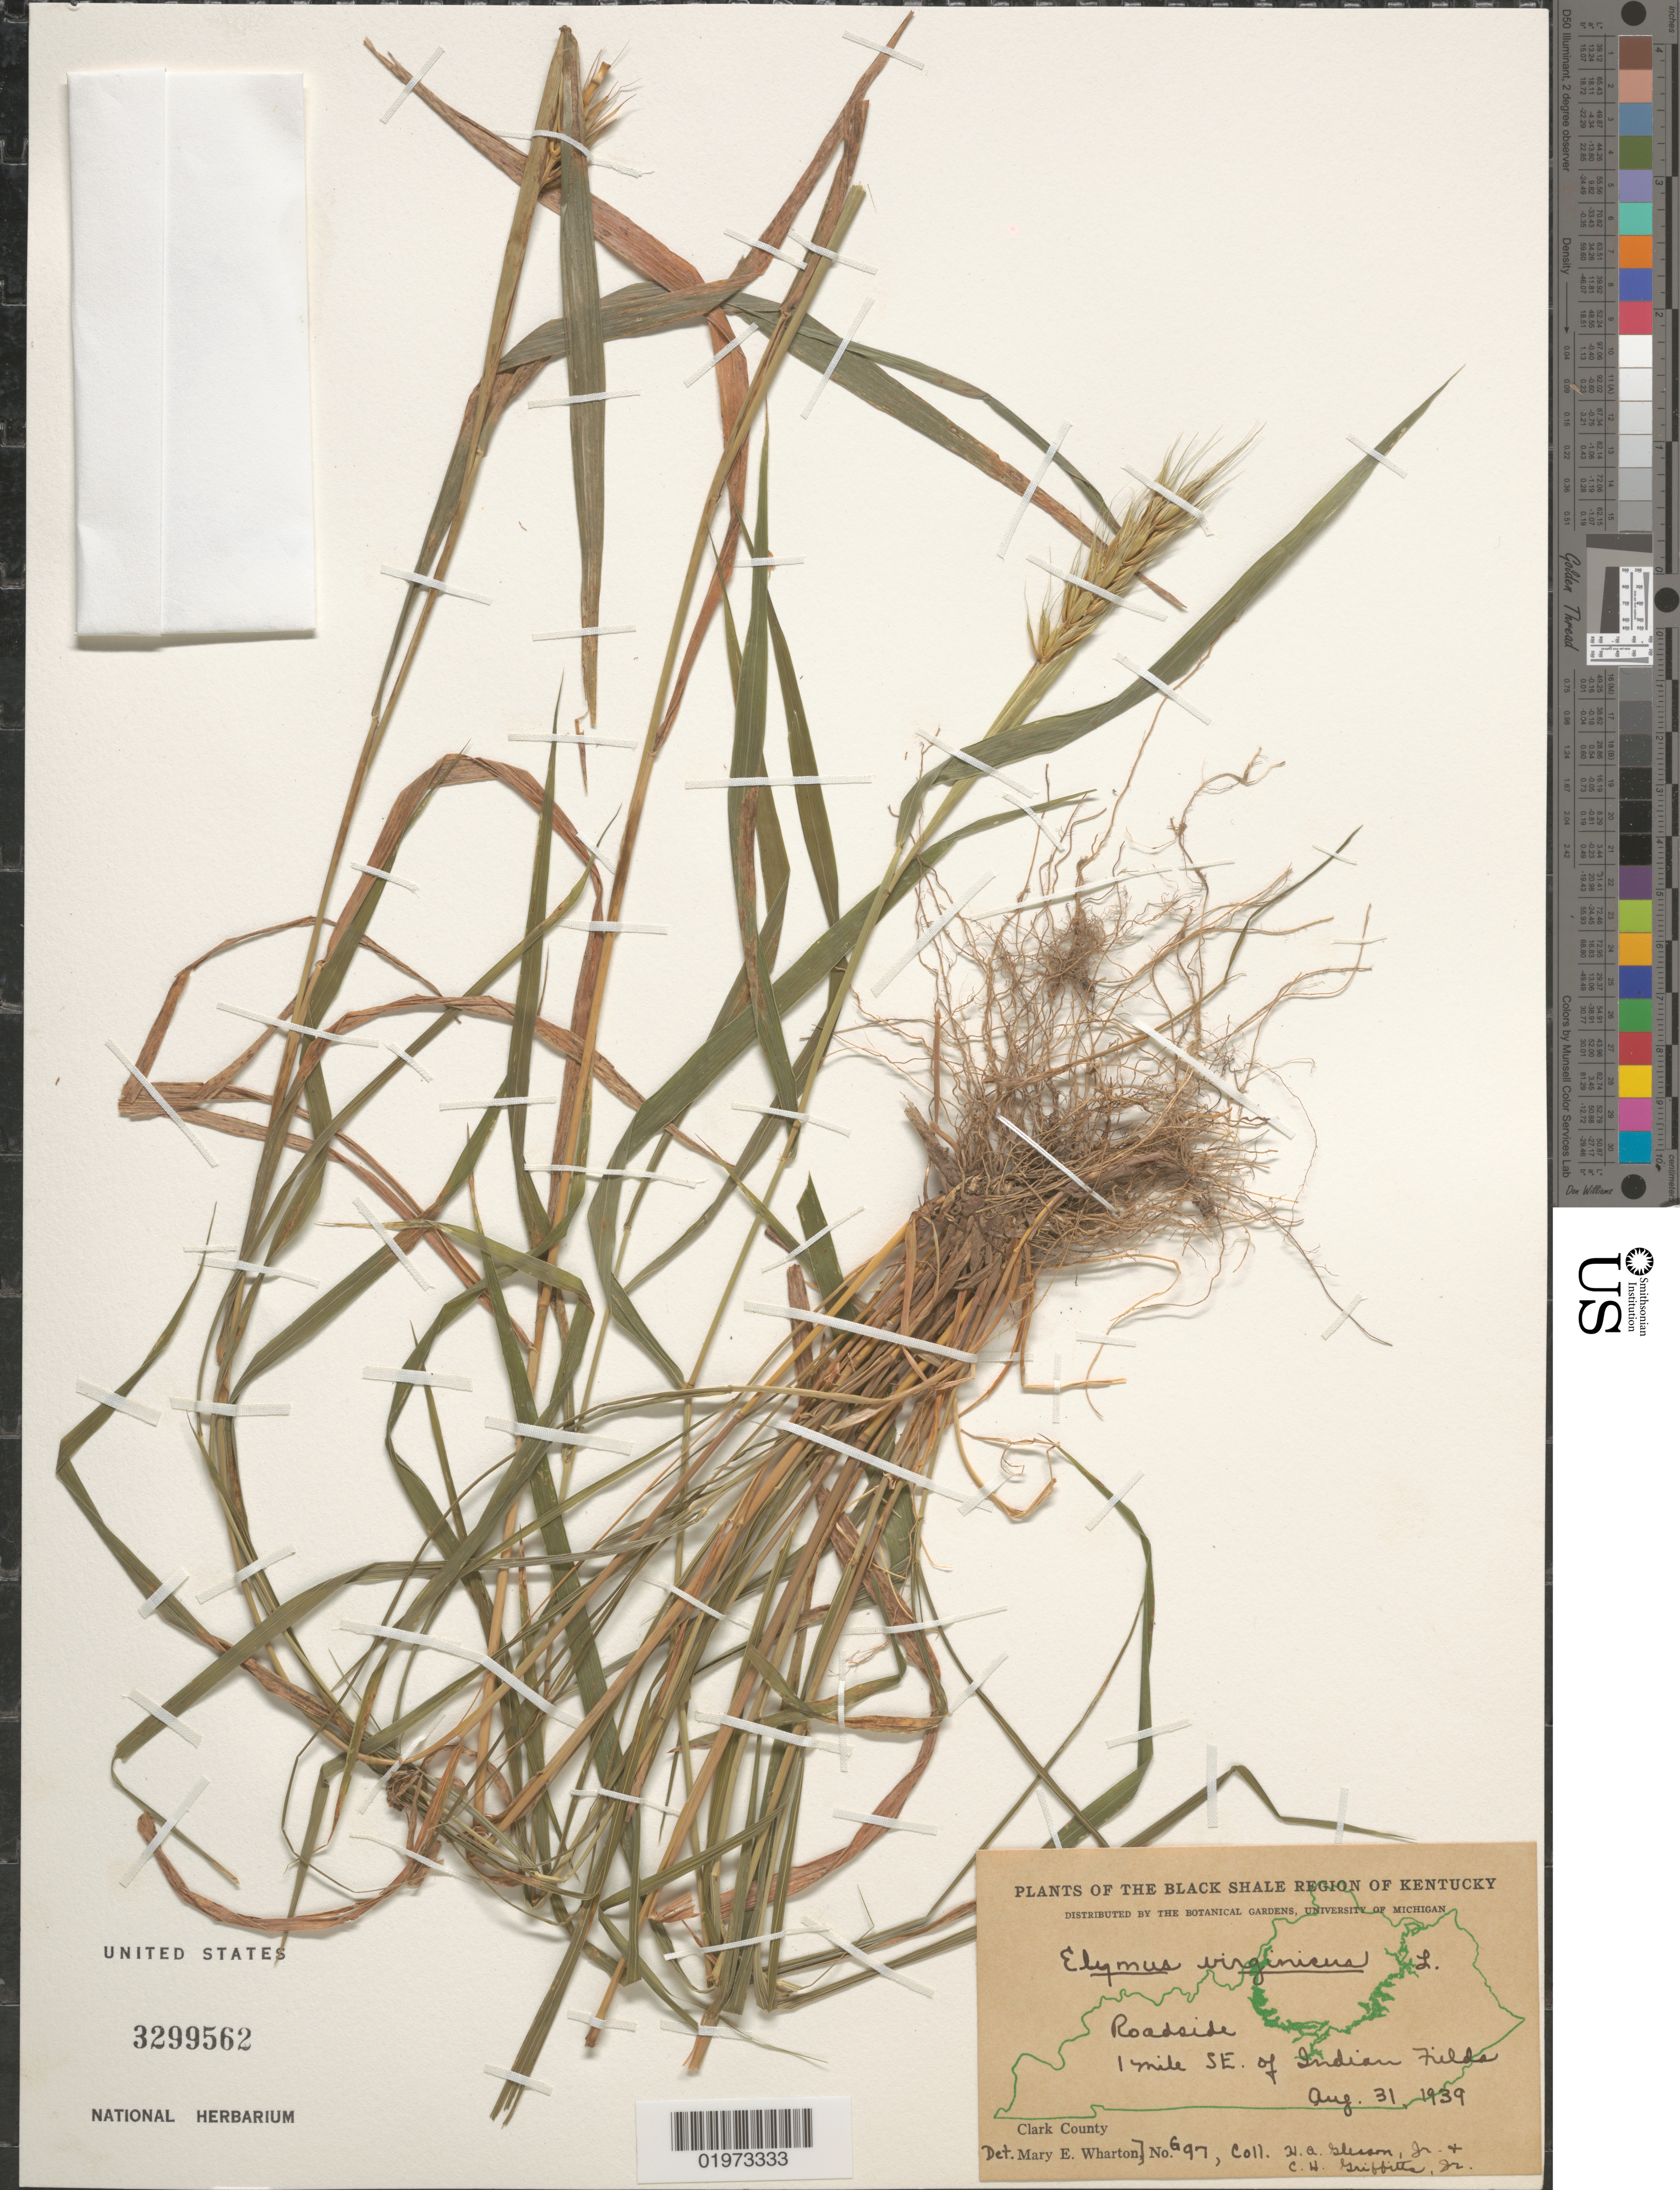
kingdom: Plantae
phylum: Tracheophyta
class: Liliopsida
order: Poales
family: Poaceae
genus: Elymus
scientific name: Elymus virginicus var. virginicus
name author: L.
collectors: H. A. Gleason & C. Griffitts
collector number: G97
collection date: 1939-08-31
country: United States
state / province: Kentucky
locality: The Black Shale Region of Kentucky. Roadside. 1 mile SE. of Indian Fields. Clark County.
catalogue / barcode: US 3299562